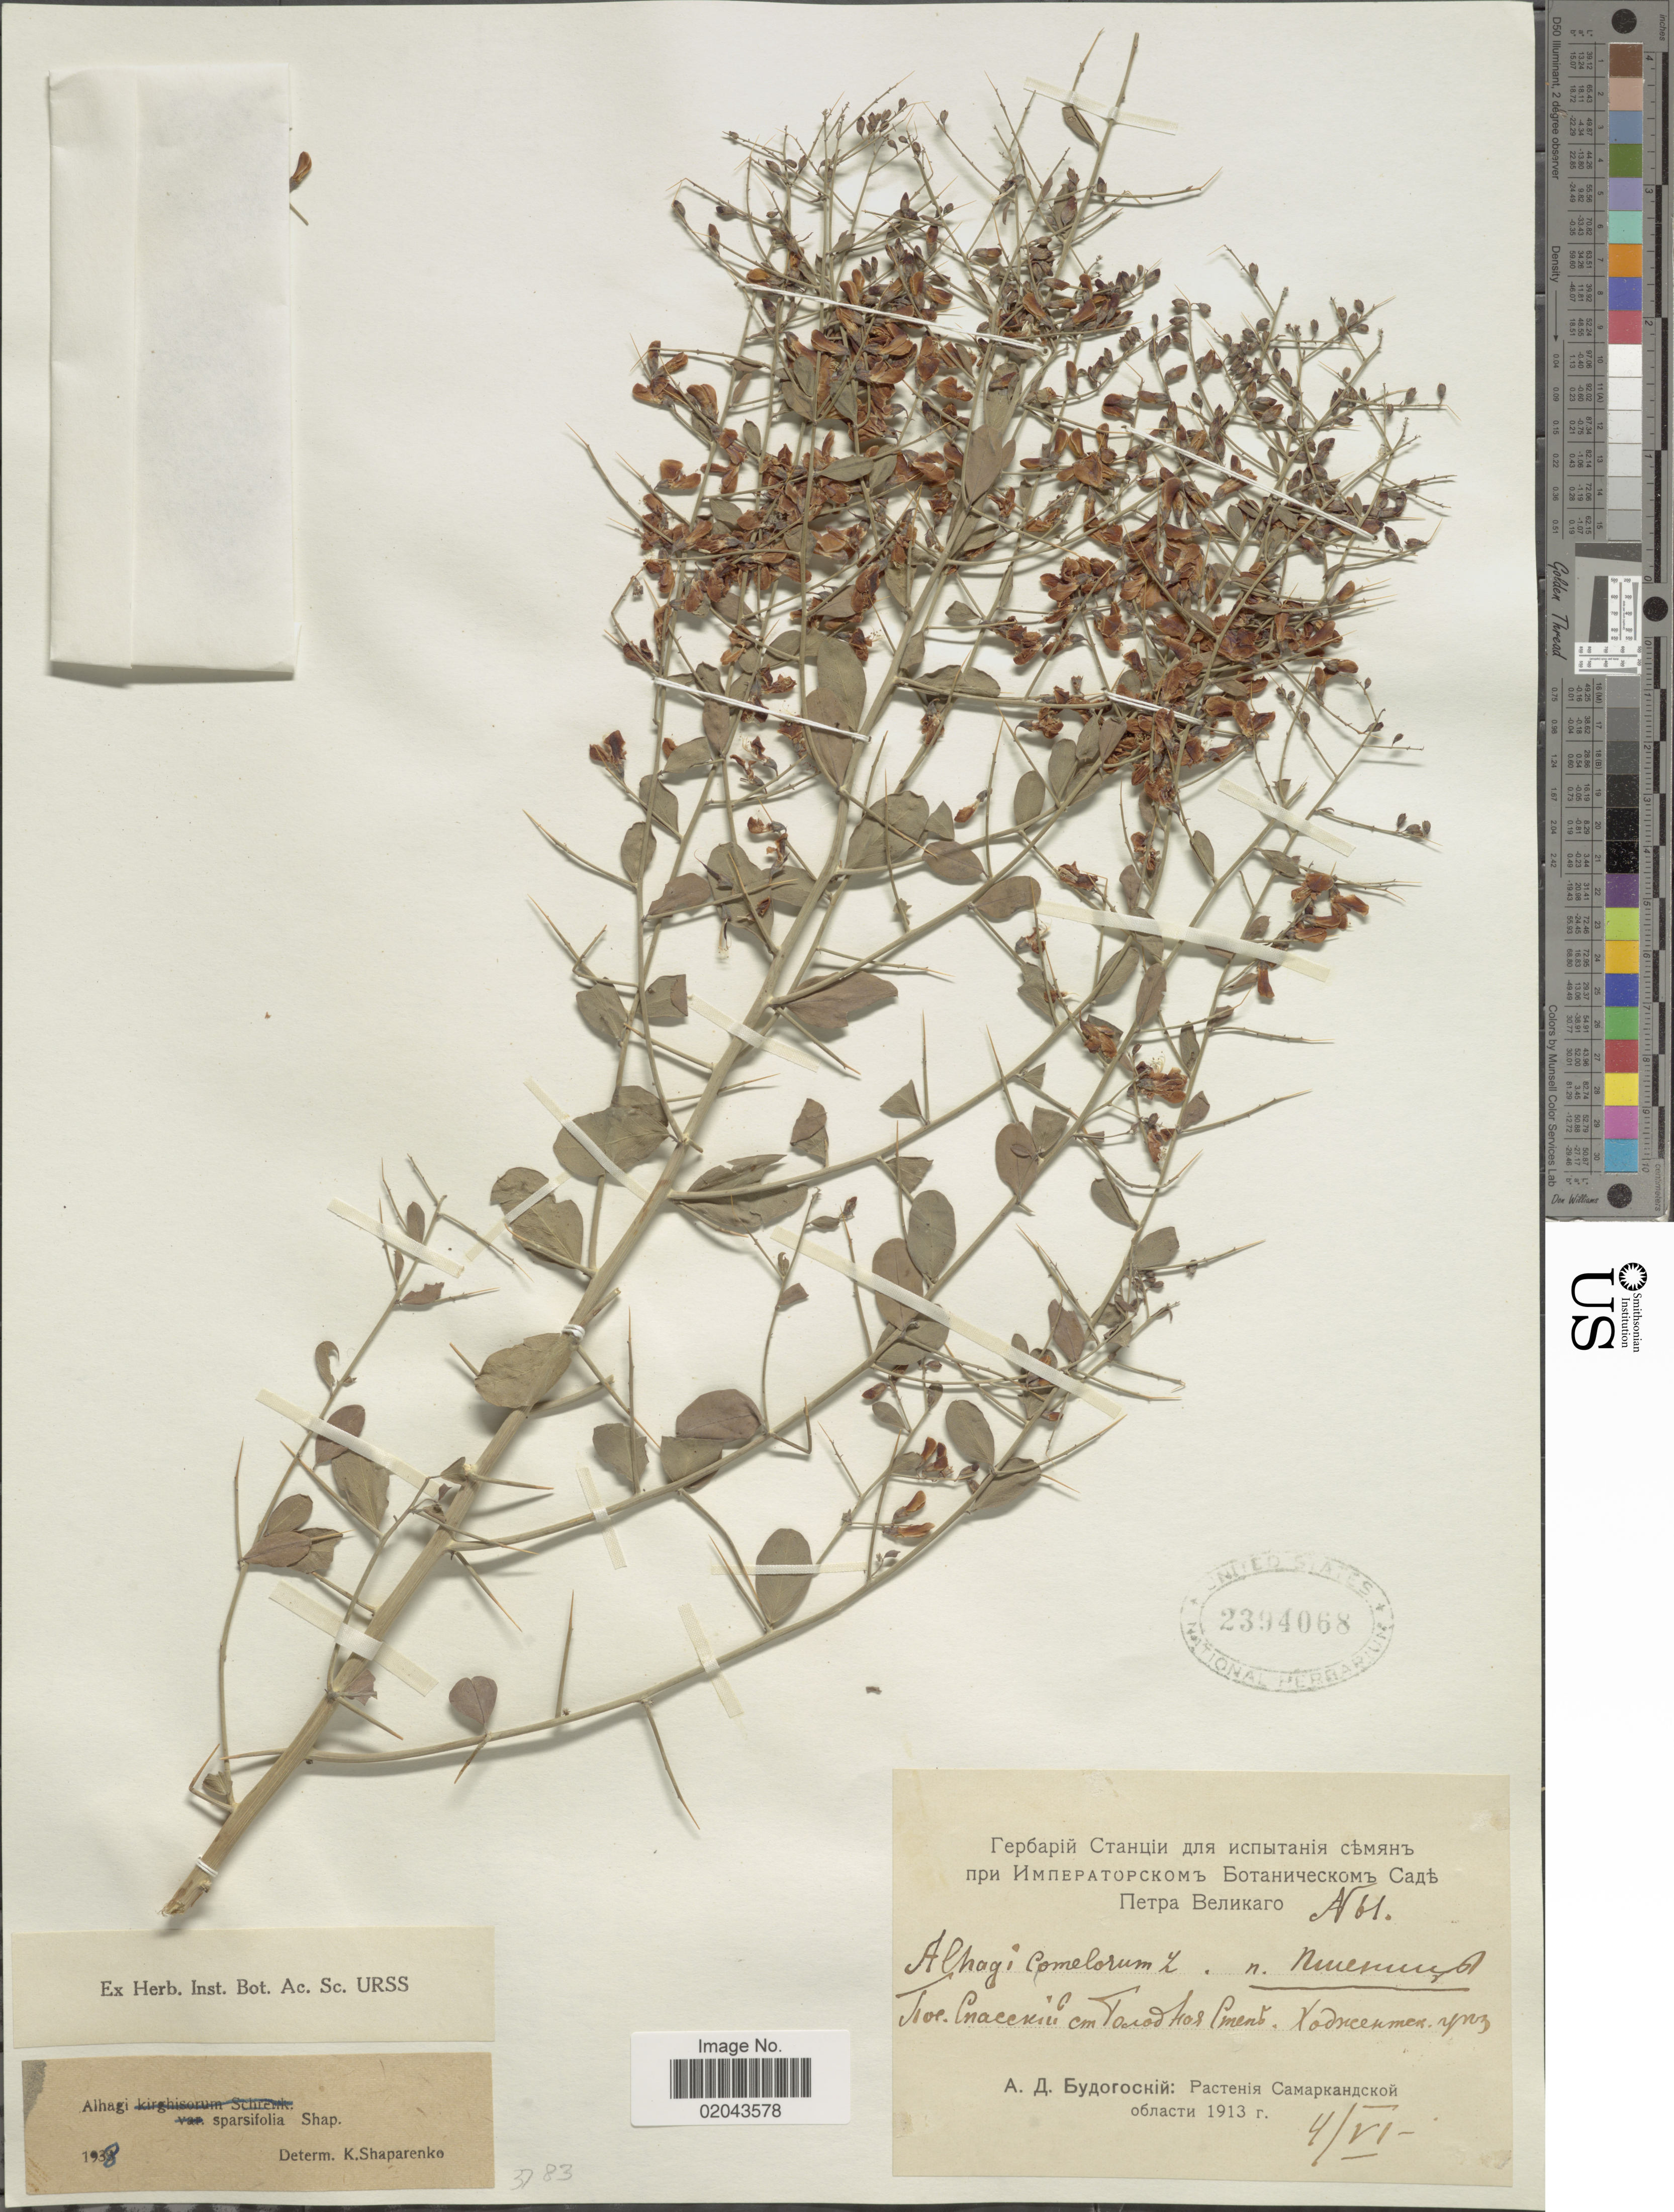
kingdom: Plantae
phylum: Tracheophyta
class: Magnoliopsida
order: Fabales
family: Fabaceae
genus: Alhagi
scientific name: Alhagi sp.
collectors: A. Budogoski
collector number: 61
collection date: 1913-06-04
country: Uzbekistan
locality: Mirzacho'l Steppe (Golodnaya Steppe)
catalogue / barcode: US 2394068